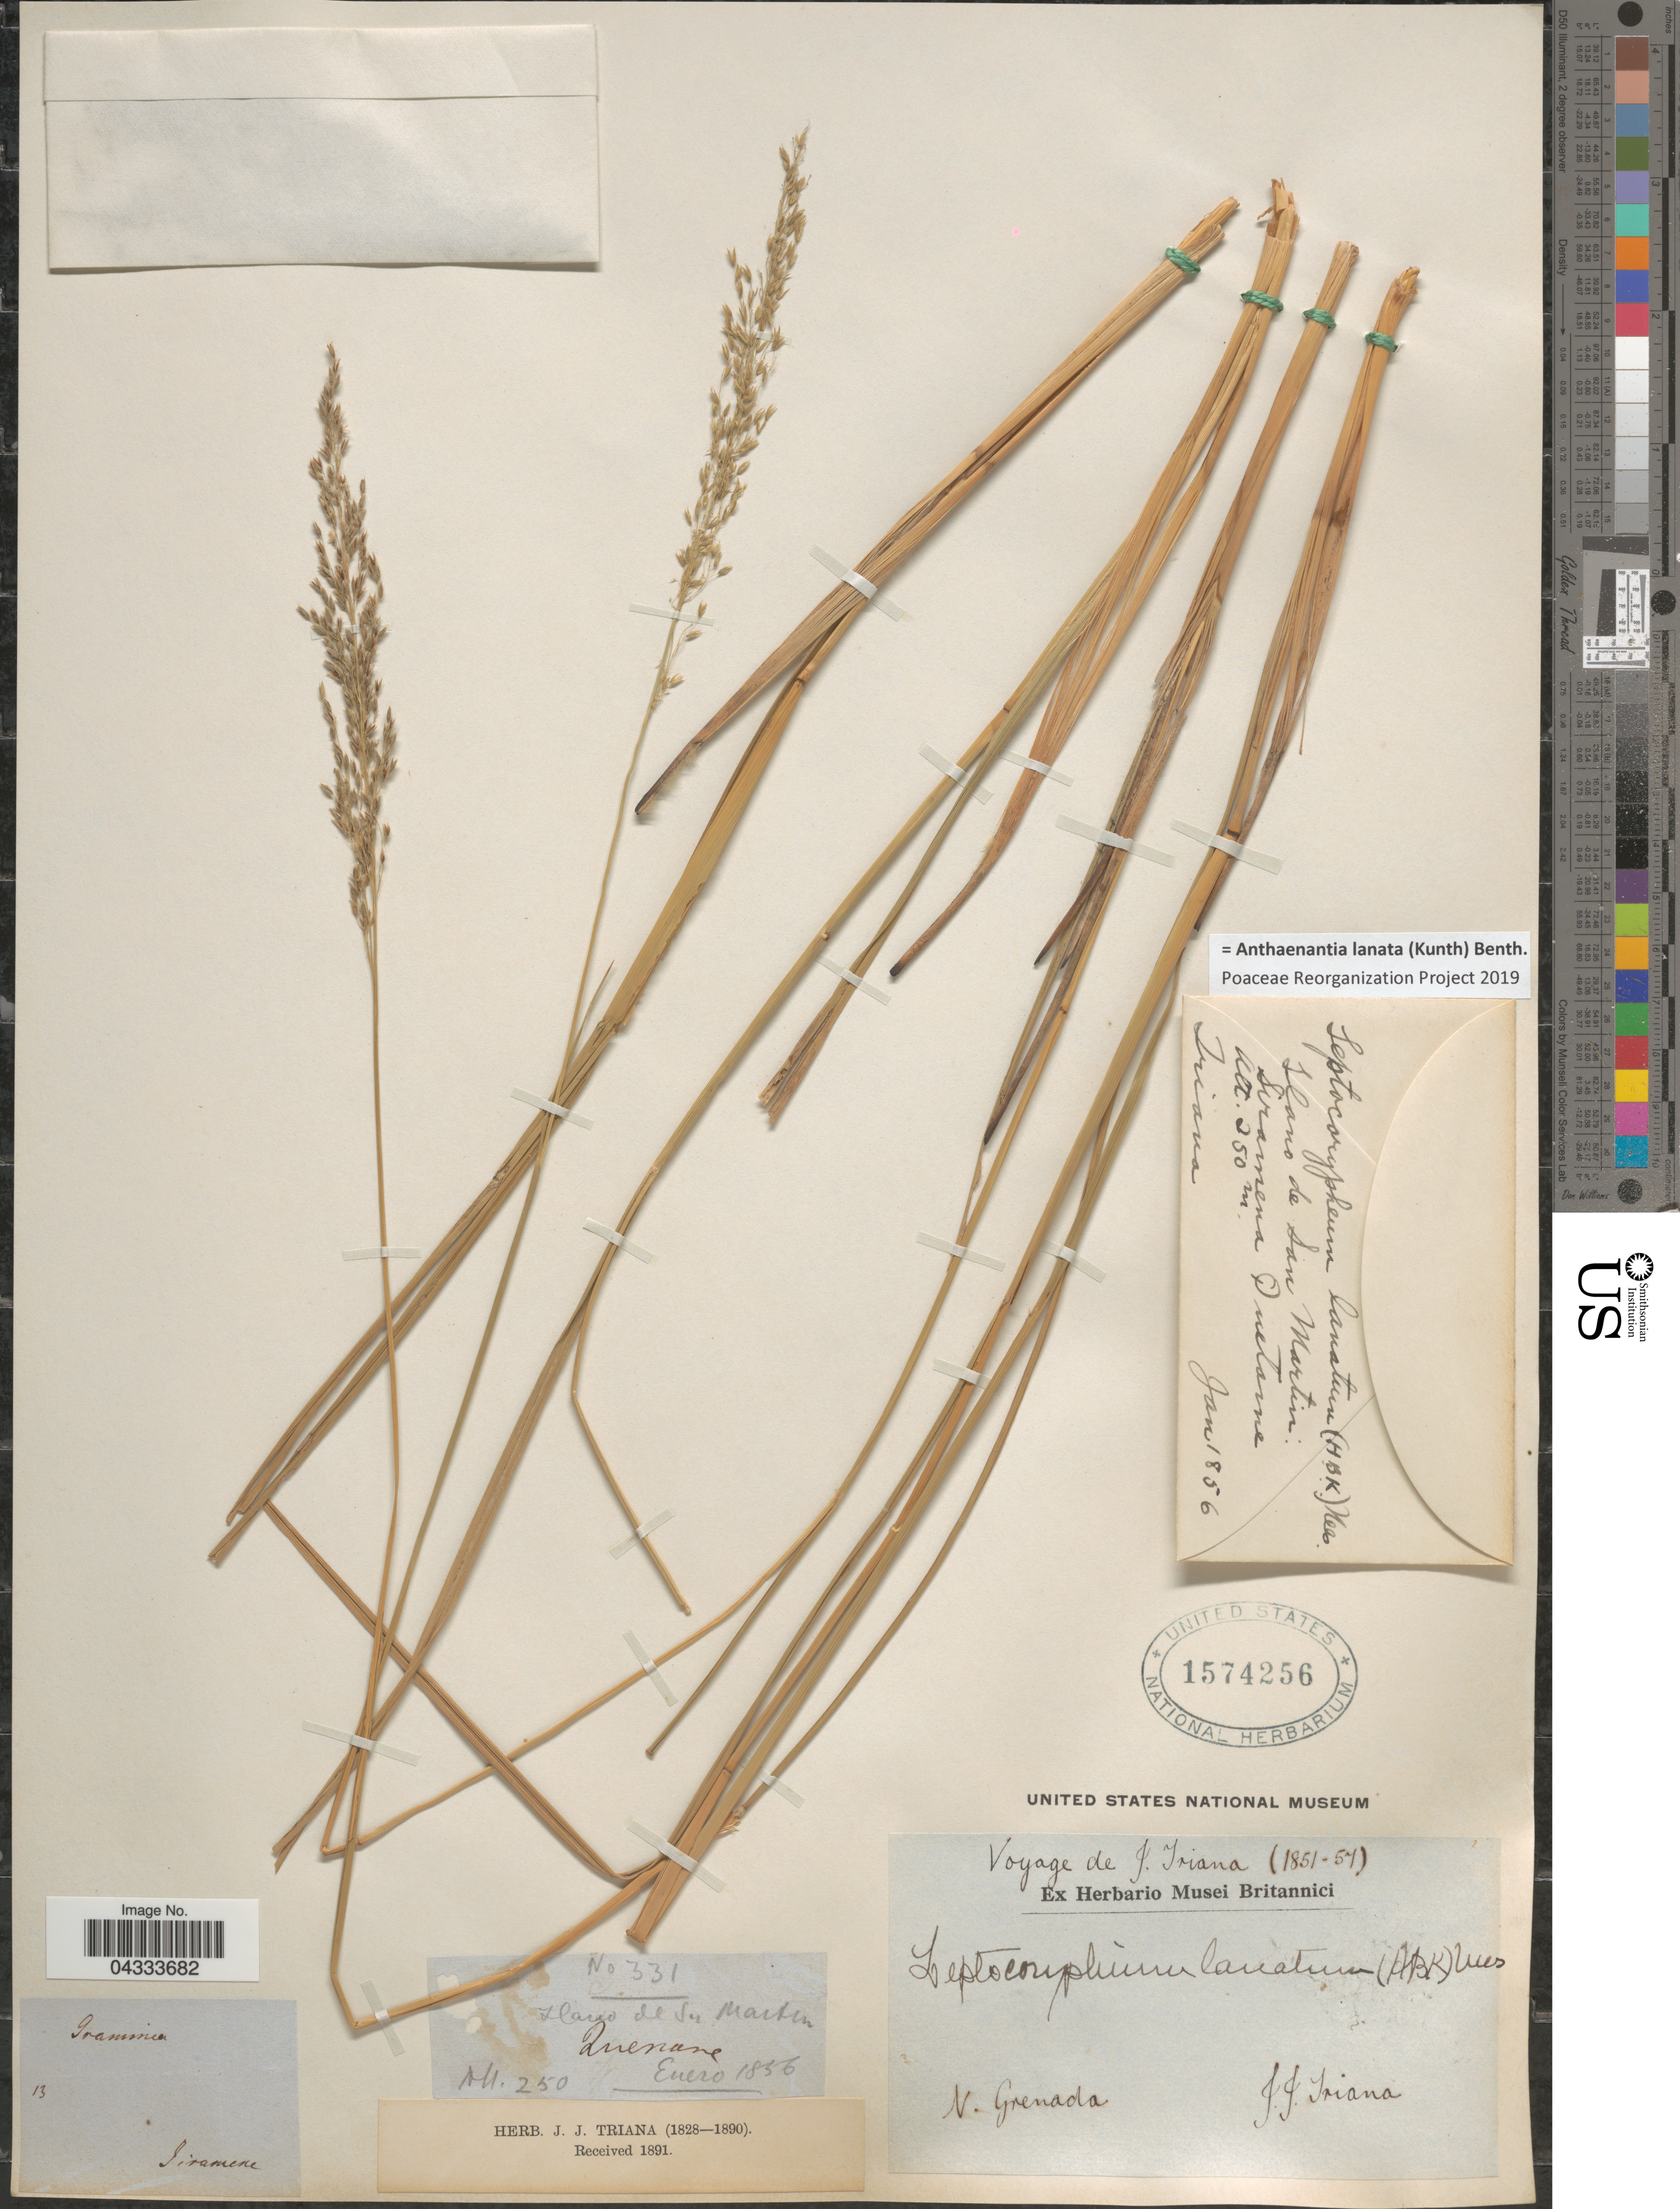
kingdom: Plantae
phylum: Tracheophyta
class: Liliopsida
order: Poales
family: Poaceae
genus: Anthaenantia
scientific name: Anthaenantia lanata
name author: (Kunth) Benth.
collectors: J. J. Triana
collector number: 331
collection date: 1856-01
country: Colombia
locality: Llano de San Martin. Siramena Quetame.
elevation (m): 250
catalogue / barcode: US 1574256